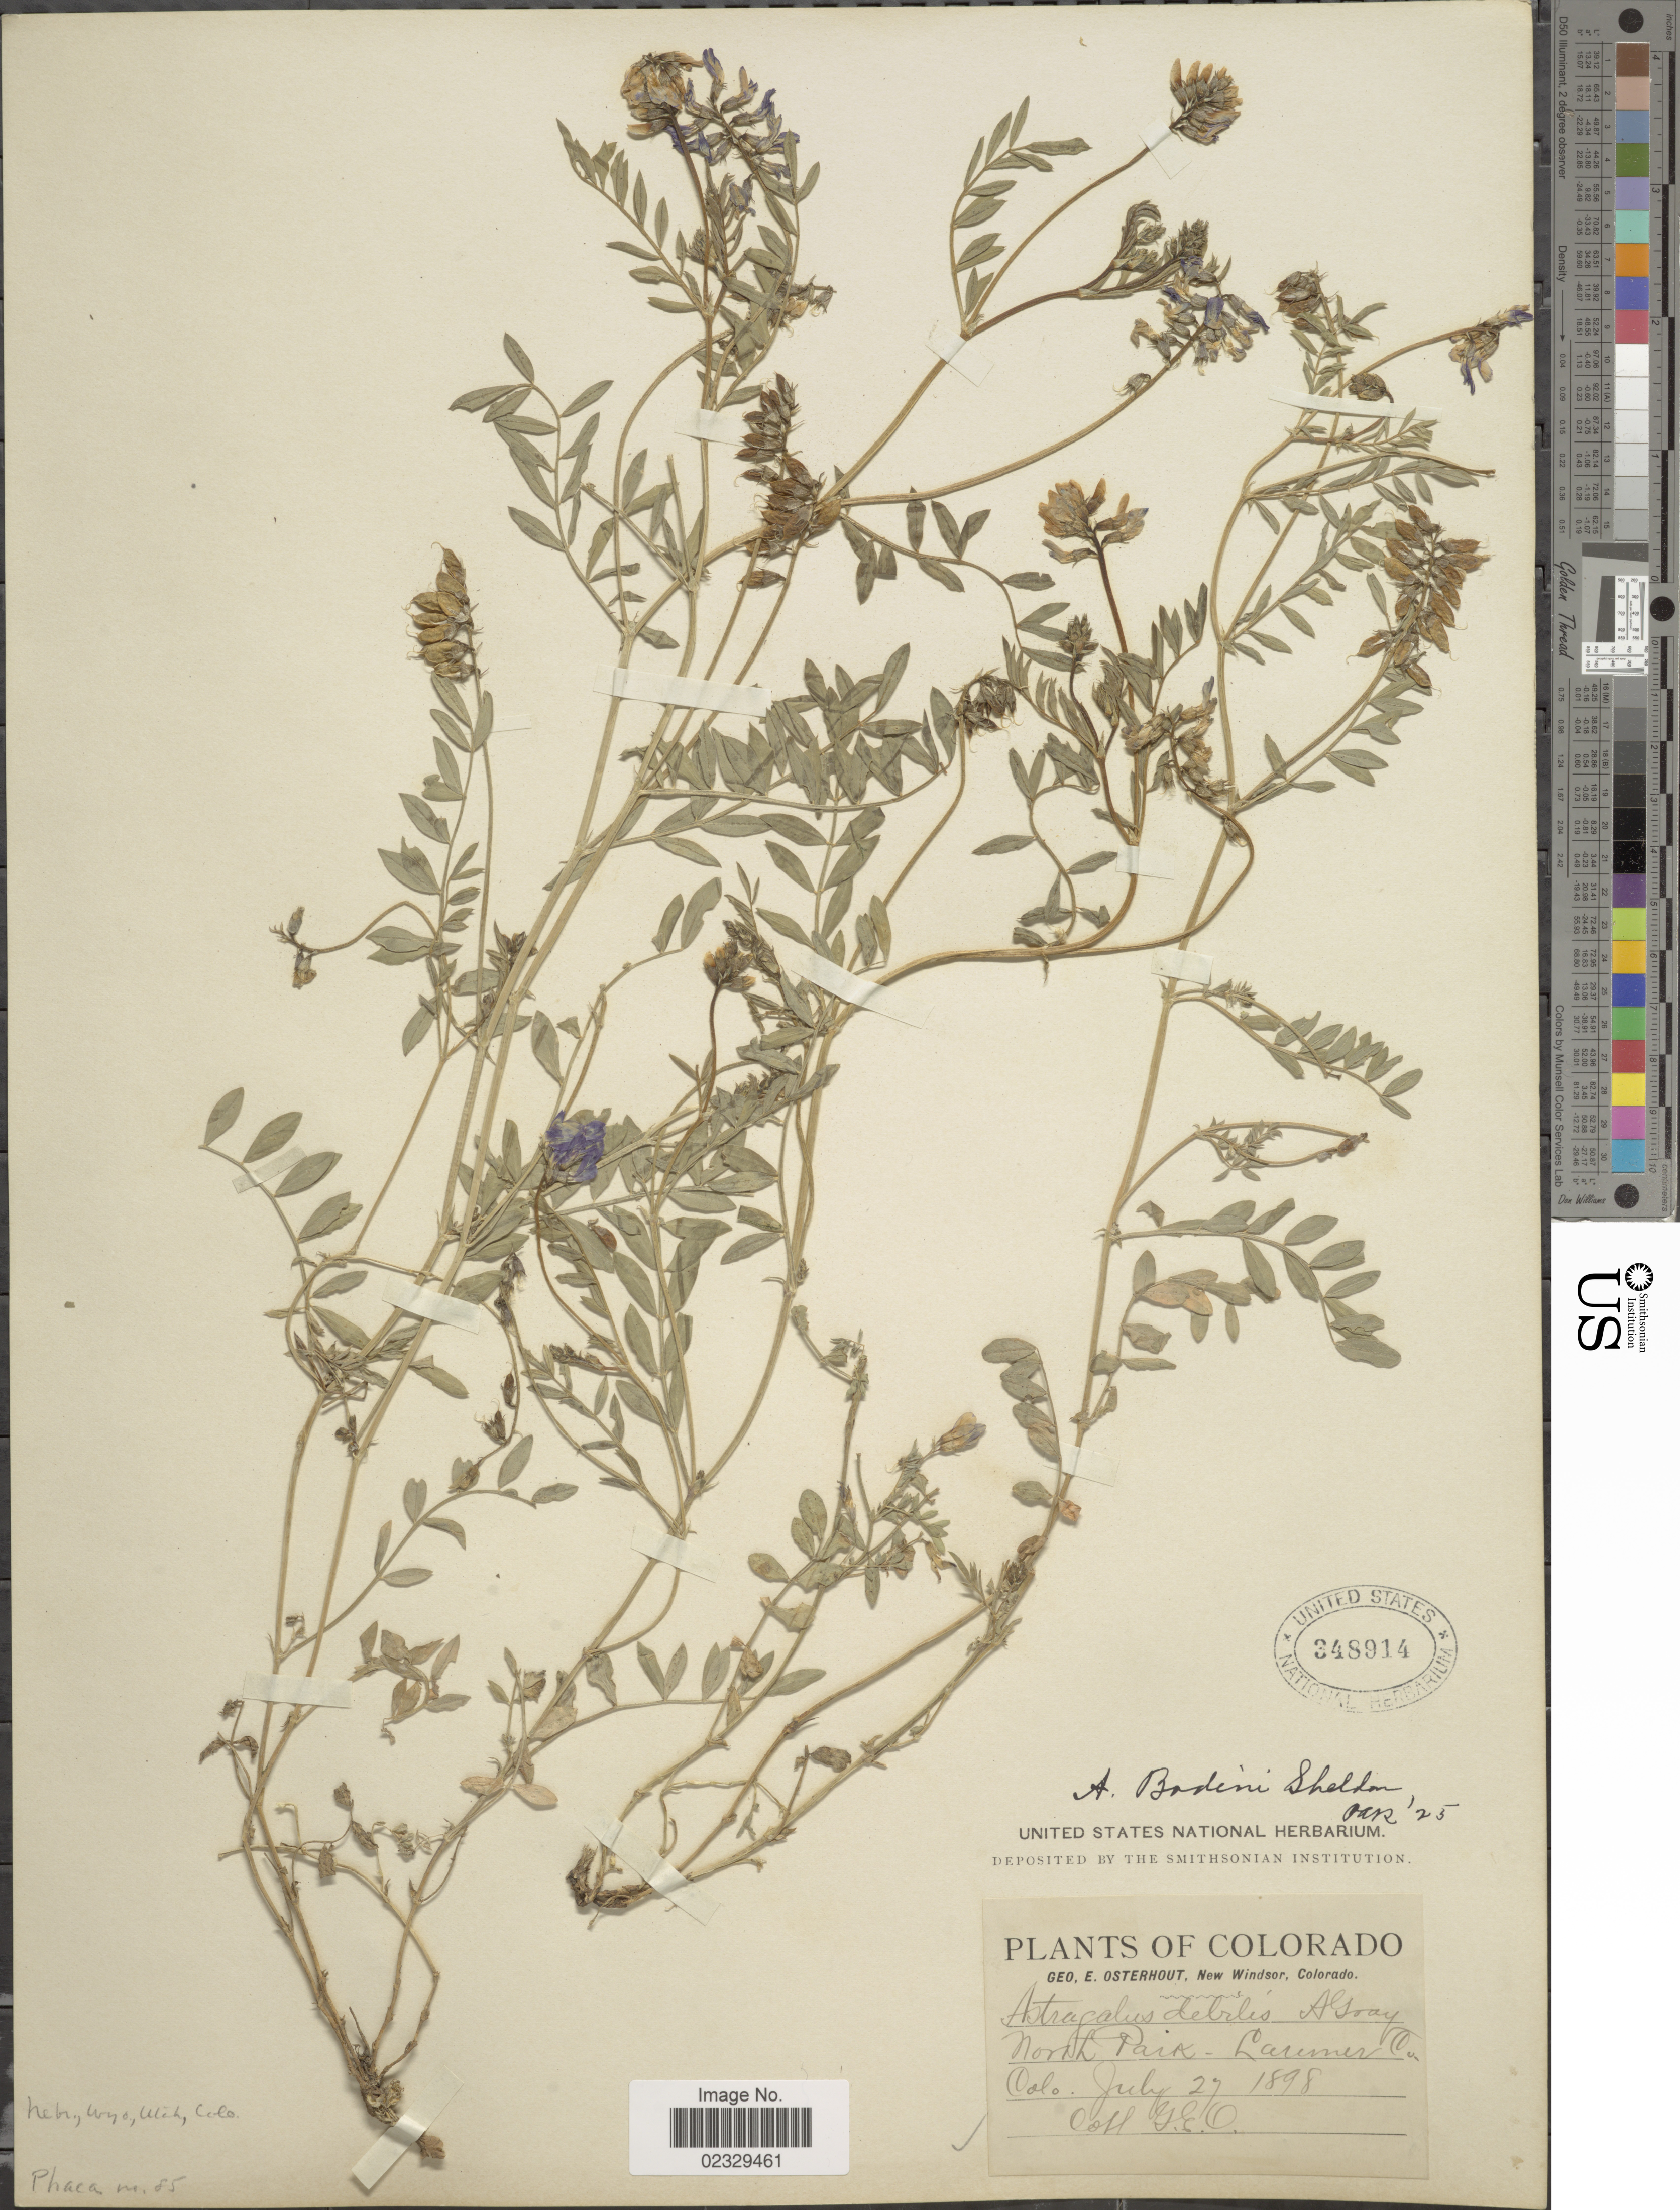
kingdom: Plantae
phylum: Tracheophyta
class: Magnoliopsida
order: Fabales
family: Fabaceae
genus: Astragalus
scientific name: Astragalus bodinii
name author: E. Sheld.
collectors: G. Osterhout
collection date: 1898-07-27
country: United States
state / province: Colorado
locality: North Park - Larimer Co.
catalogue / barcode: US 348914